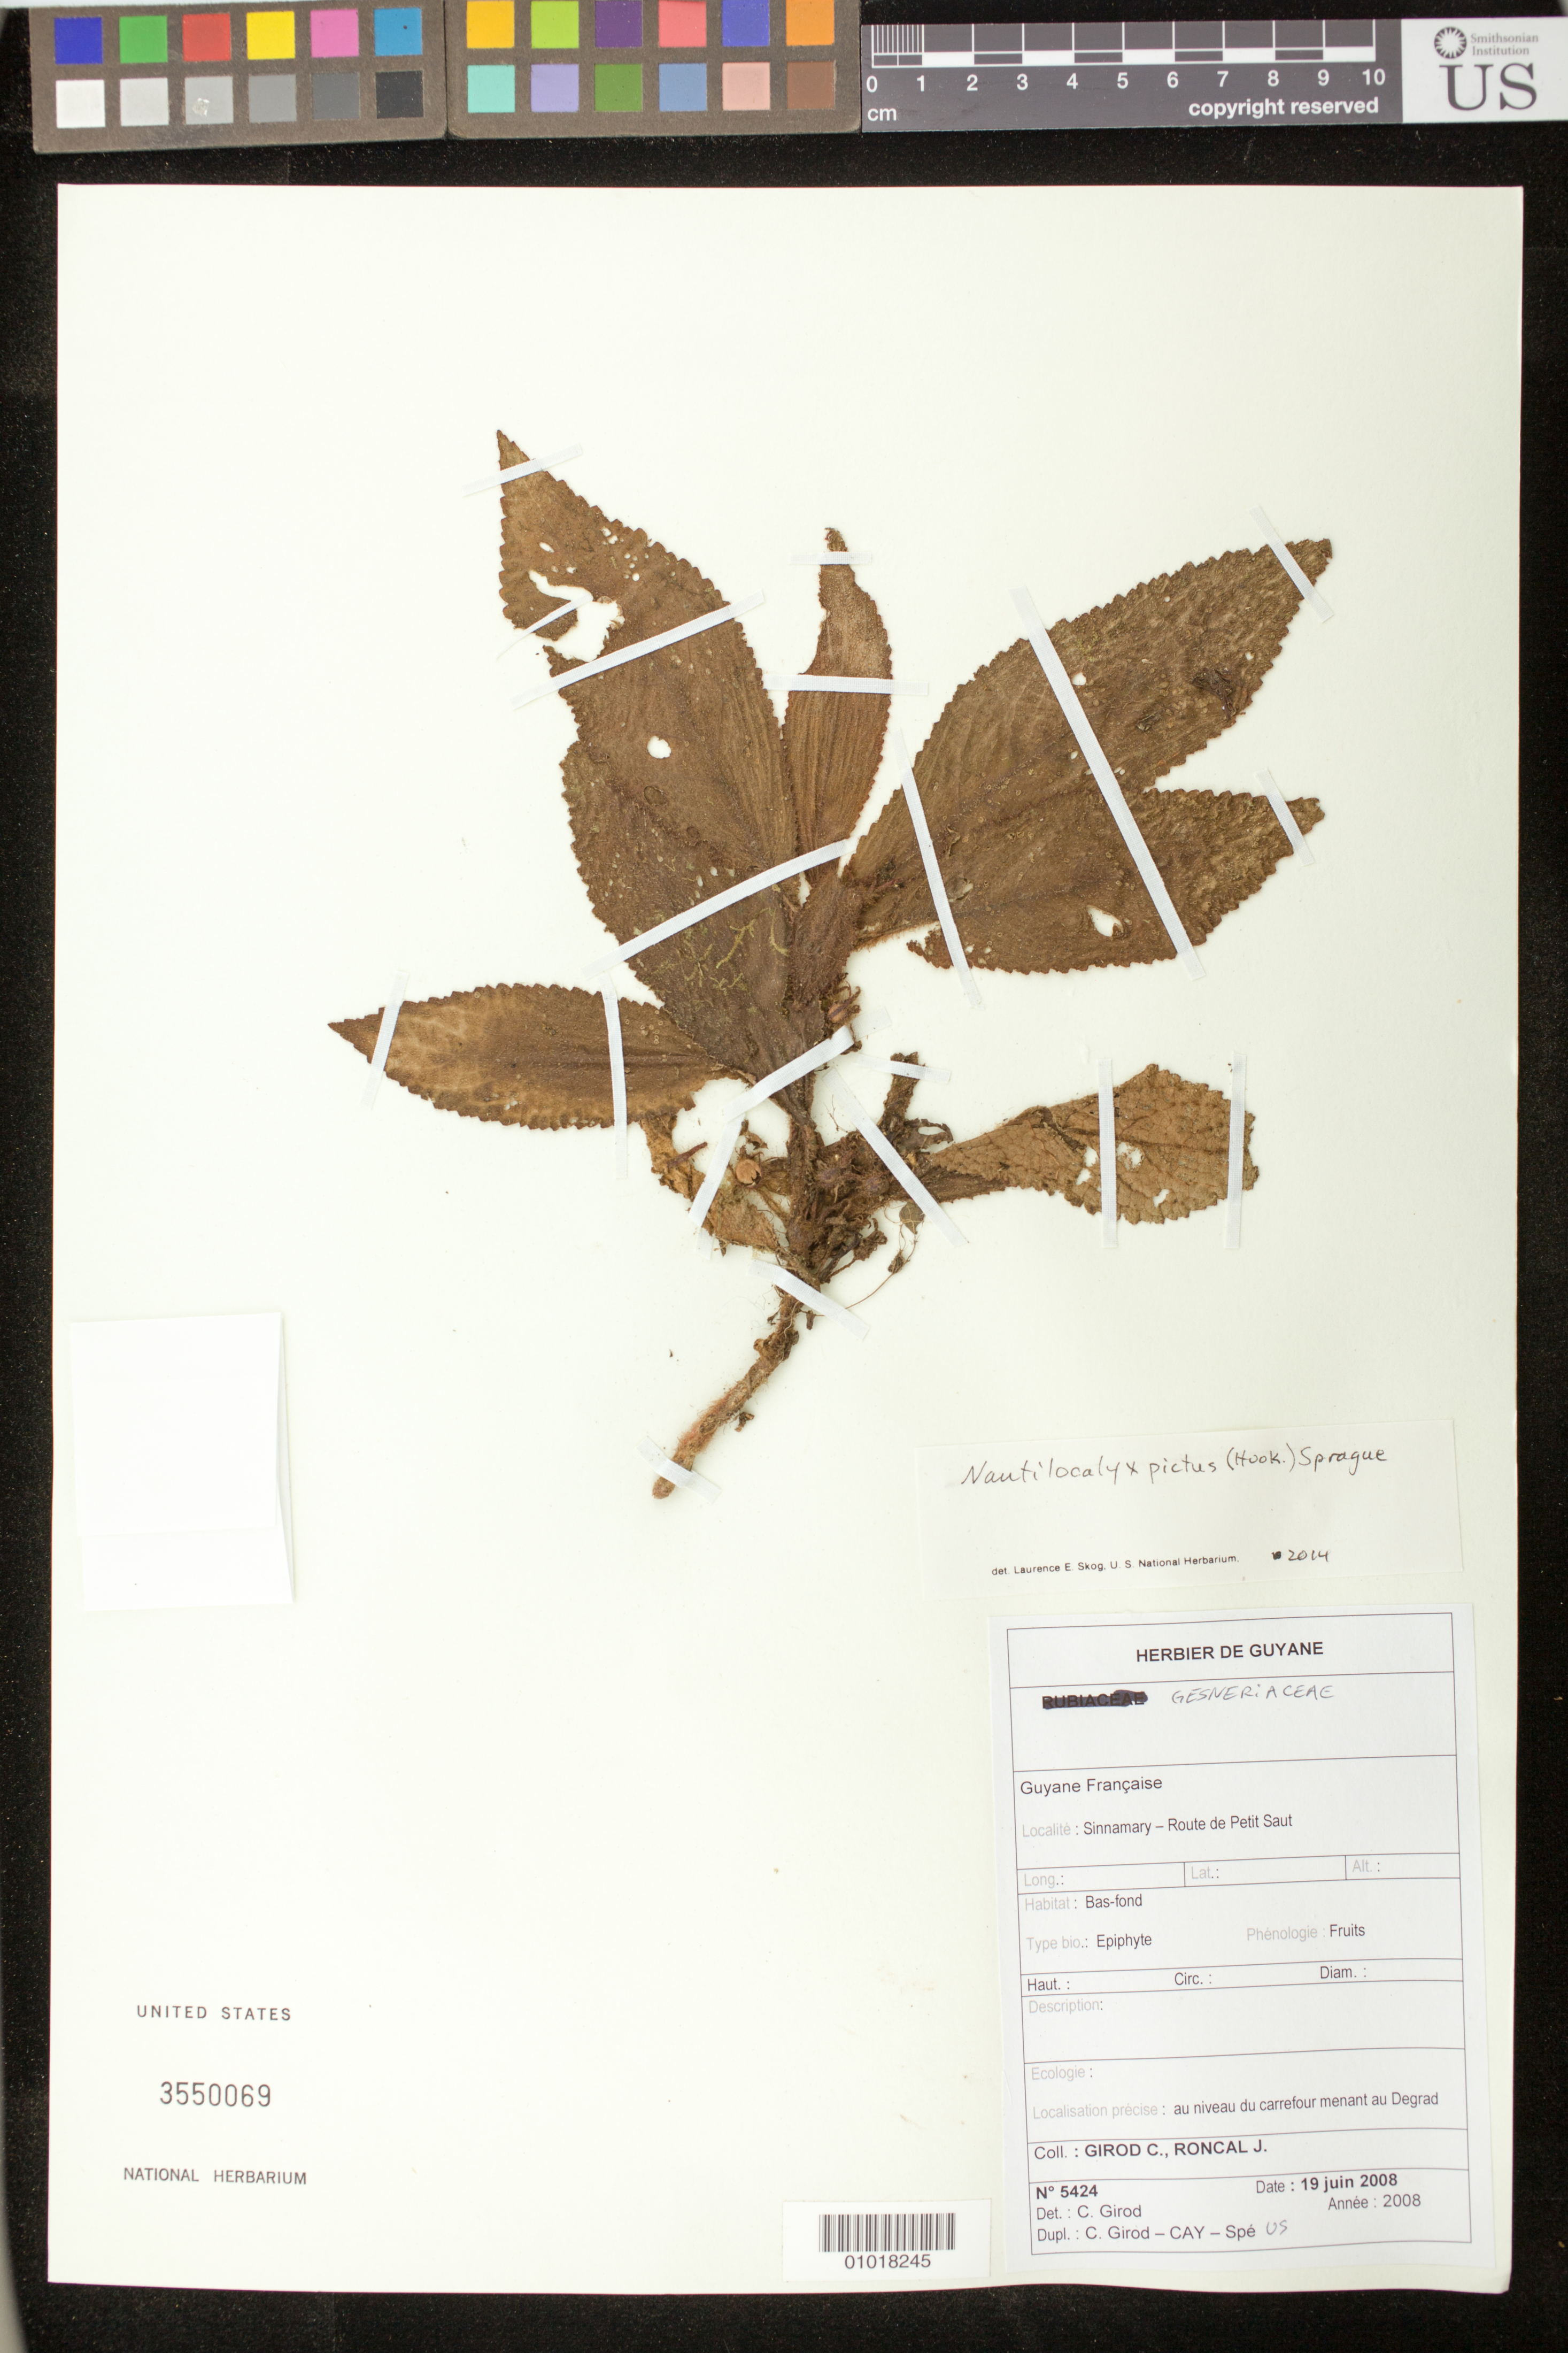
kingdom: Plantae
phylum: Tracheophyta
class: Magnoliopsida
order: Lamiales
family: Gesneriaceae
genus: Nautilocalyx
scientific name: Nautilocalyx pictus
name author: (Hook.) Sprague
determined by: Skog, Laurence E.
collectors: C. Girod & J. Roncal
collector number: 5424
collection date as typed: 19-Jun-08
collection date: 2008-06-19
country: French Guiana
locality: Degrad, au niveau du carrefour menant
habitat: Bas-fond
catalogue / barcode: US 3550069